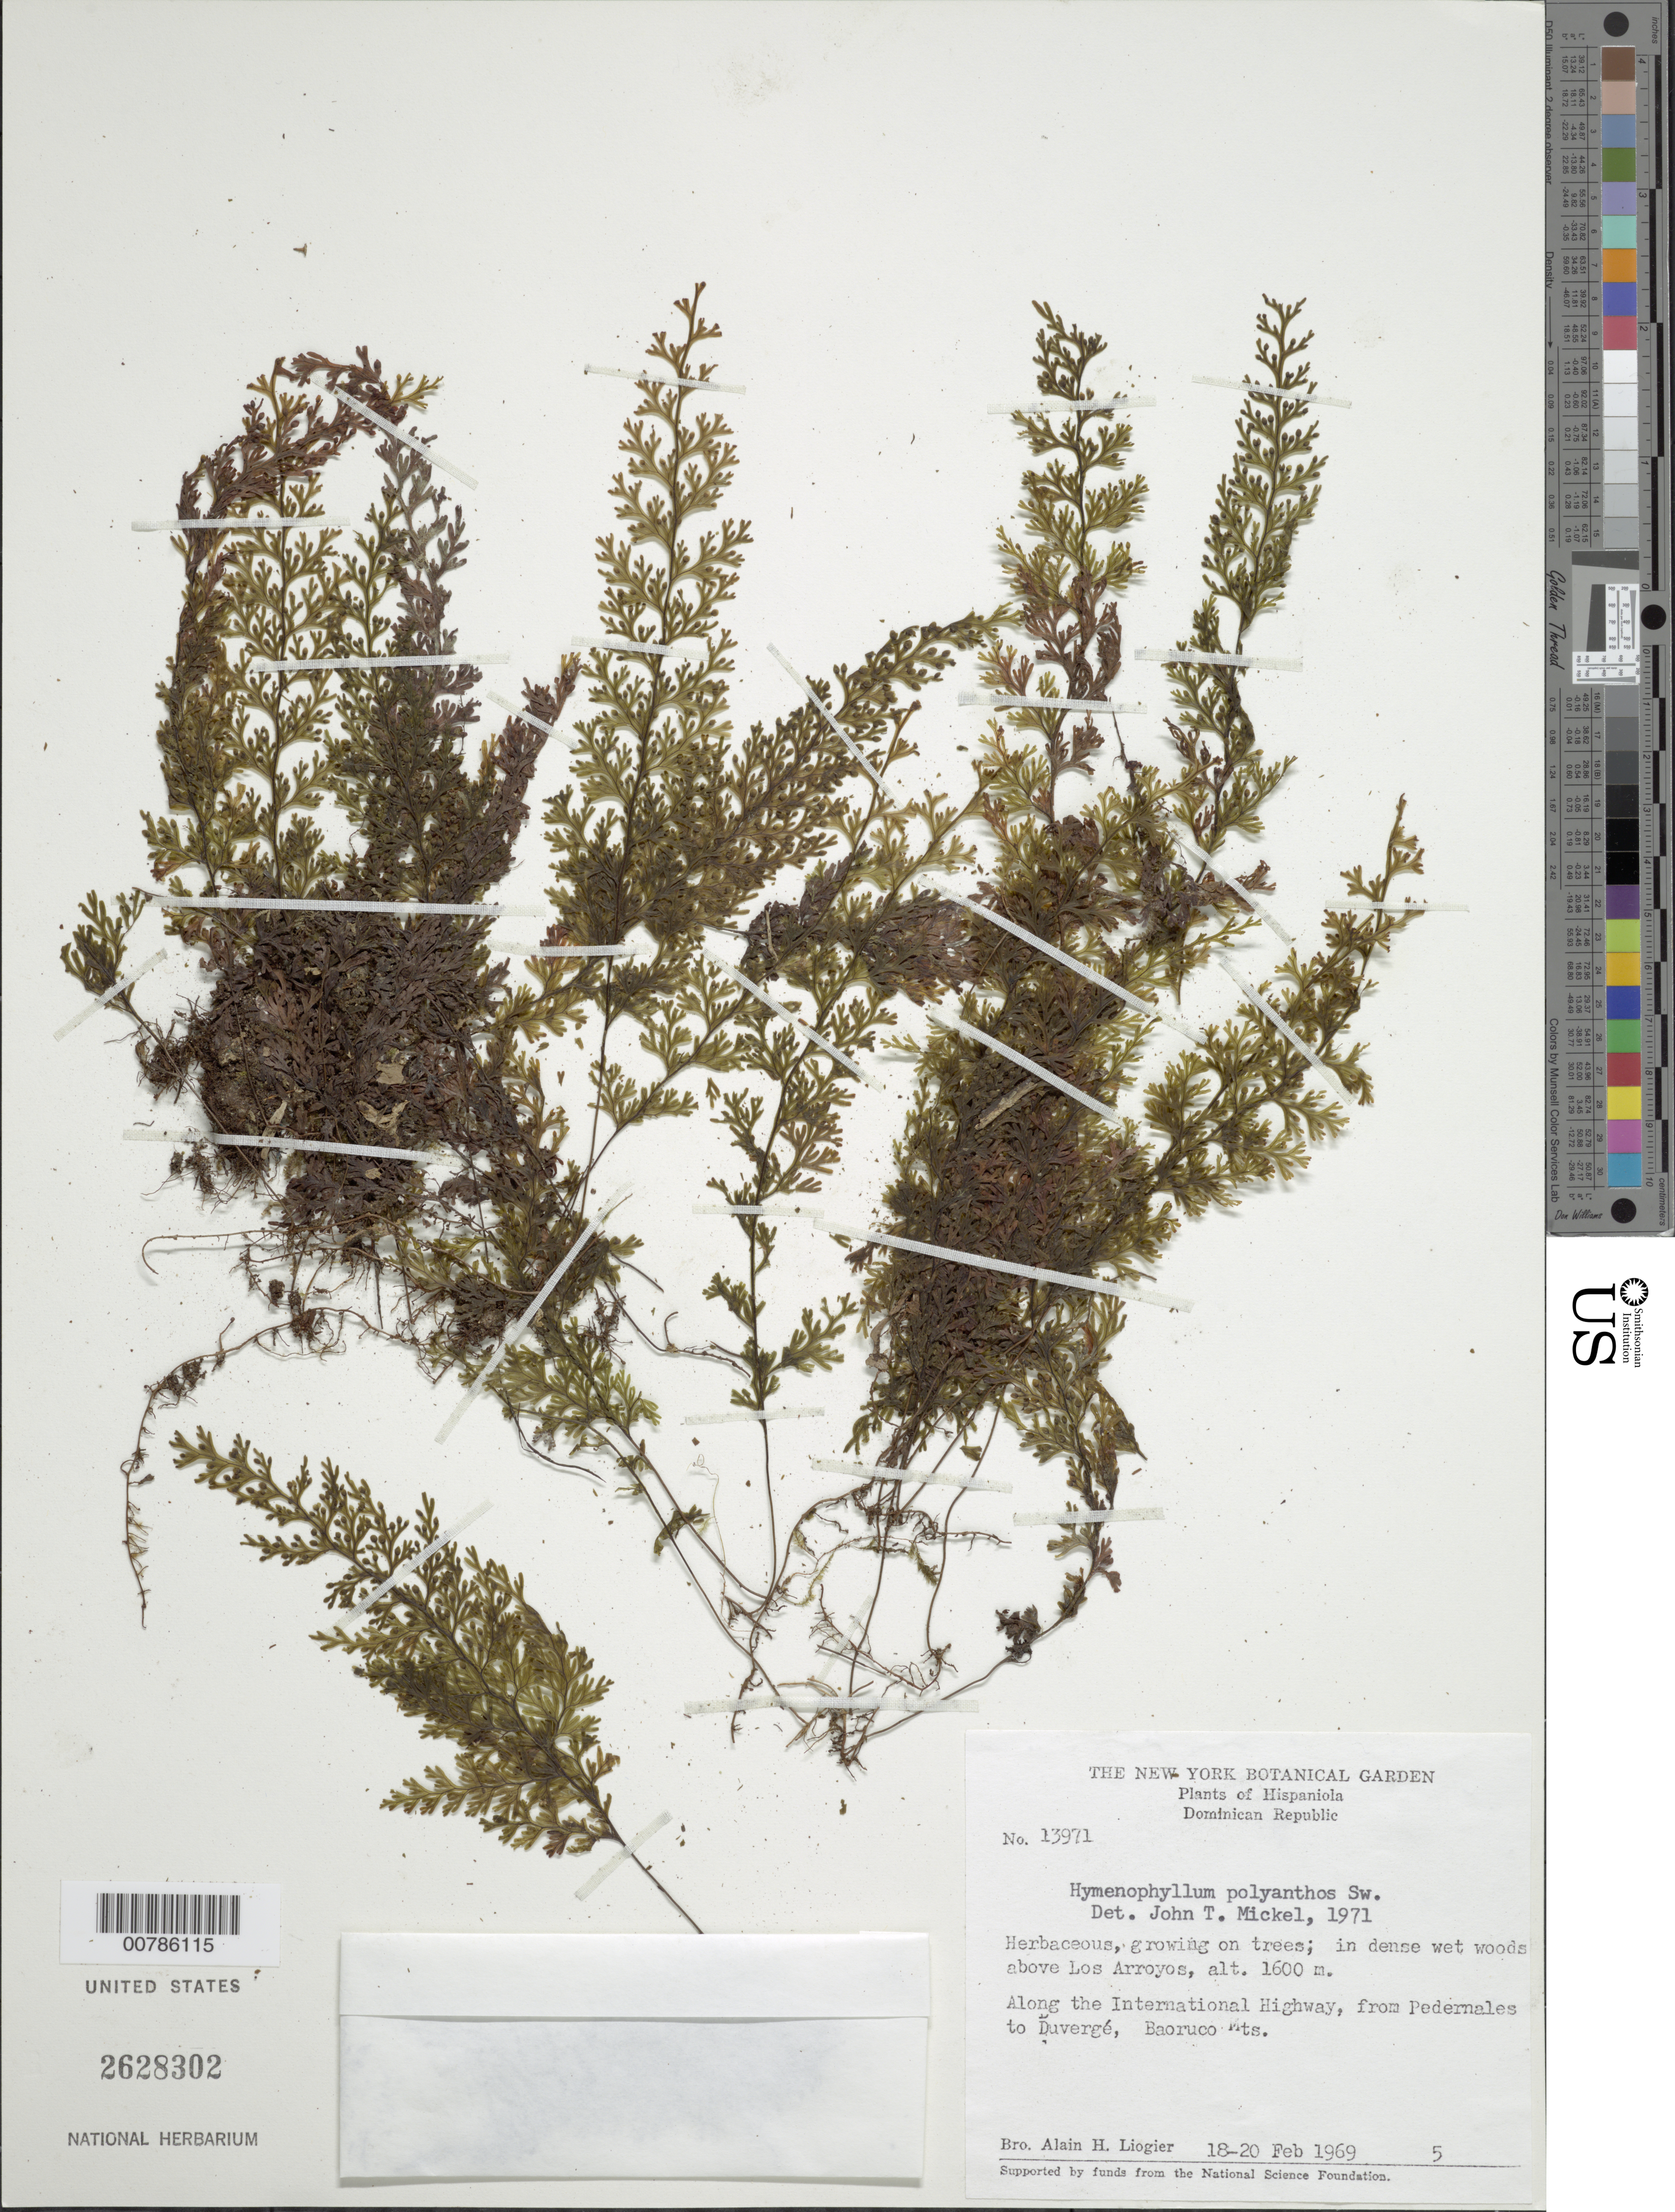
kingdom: Plantae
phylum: Tracheophyta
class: Polypodiopsida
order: Hymenophyllales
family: Hymenophyllaceae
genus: Hymenophyllum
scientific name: Hymenophyllum polyanthos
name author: (Sw.) Sw.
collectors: A. H. Liogier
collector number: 13971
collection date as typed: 18 Feb 1969 to 20 Feb 1969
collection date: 1969-02-18/1969-02-20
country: Dominican Republic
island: Hispaniola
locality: International Highway, from Pedernales to Duvergé, Baoruco Mts., above Los Arroyos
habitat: Growing on trees, in dense wet woods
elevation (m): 1600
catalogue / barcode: US 2628302